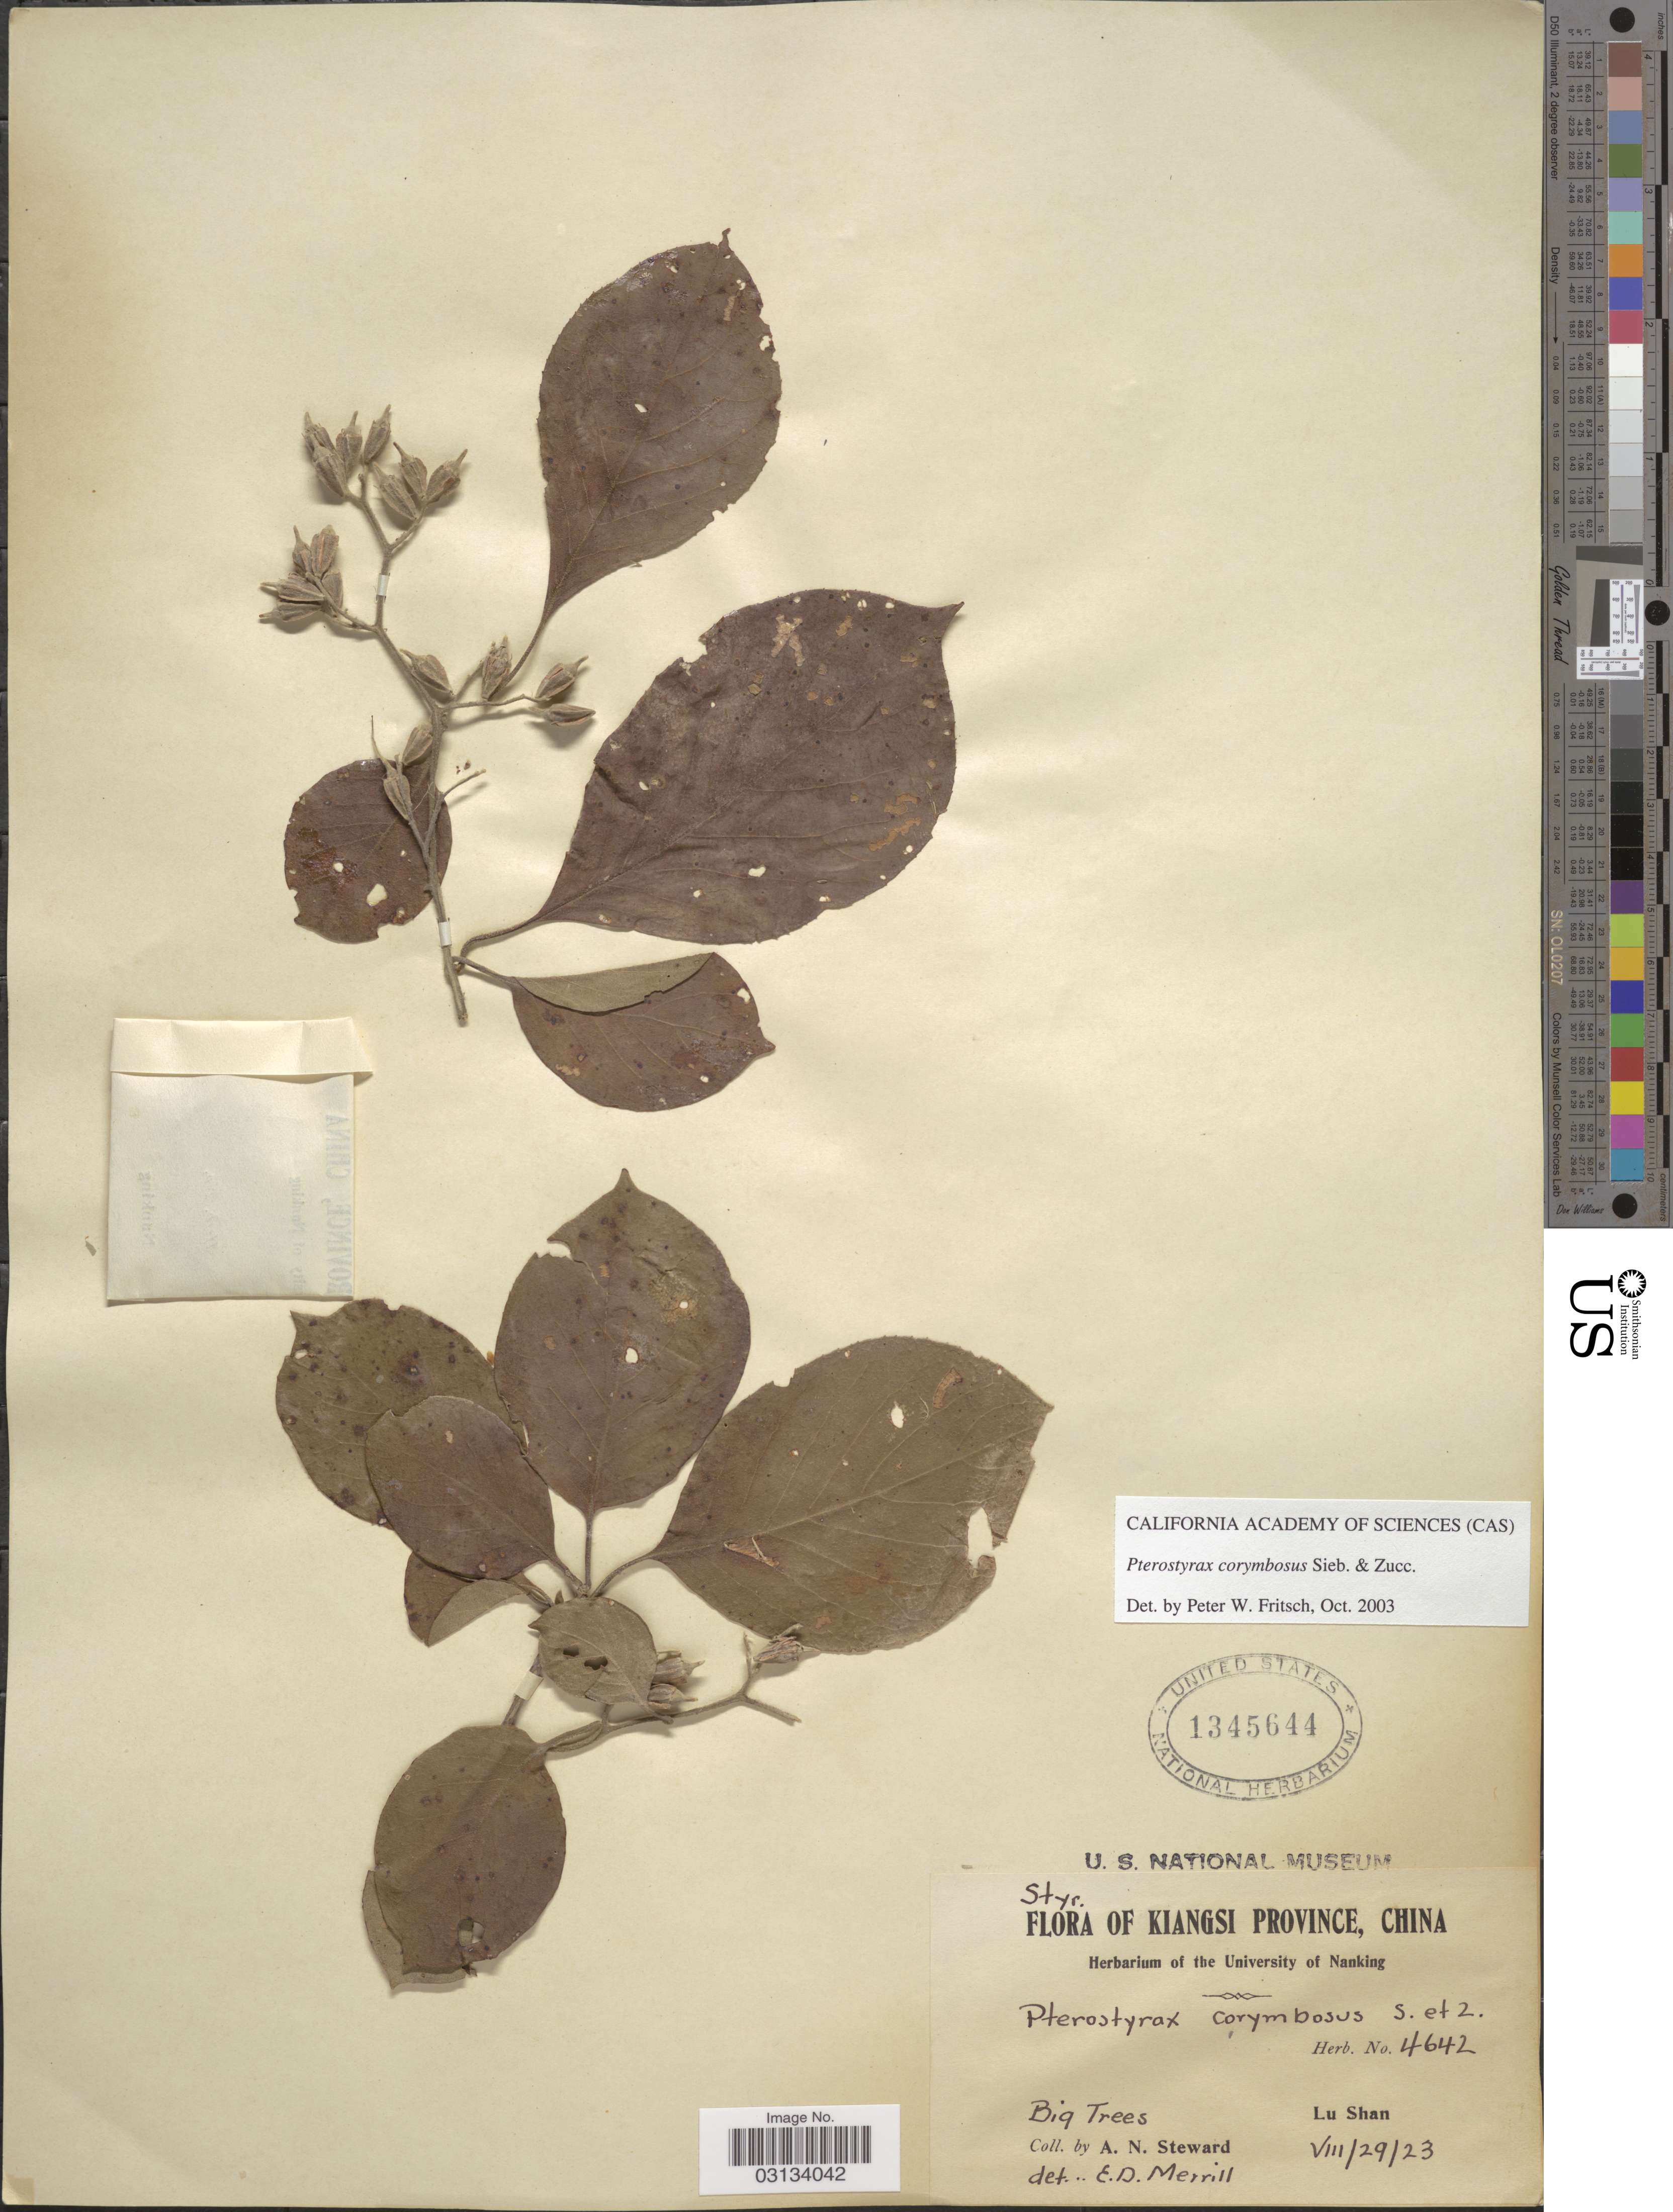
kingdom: Plantae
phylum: Tracheophyta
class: Magnoliopsida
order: Ericales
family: Styracaceae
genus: Pterostyrax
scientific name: Pterostyrax corymbosus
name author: Siebold & Zucc.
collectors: A. N. Steward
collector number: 4642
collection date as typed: Transcribed d/m/y: 29/8/23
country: China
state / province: Jiangxi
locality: Kiangsi Province. Lu Shan.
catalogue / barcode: US 1345644